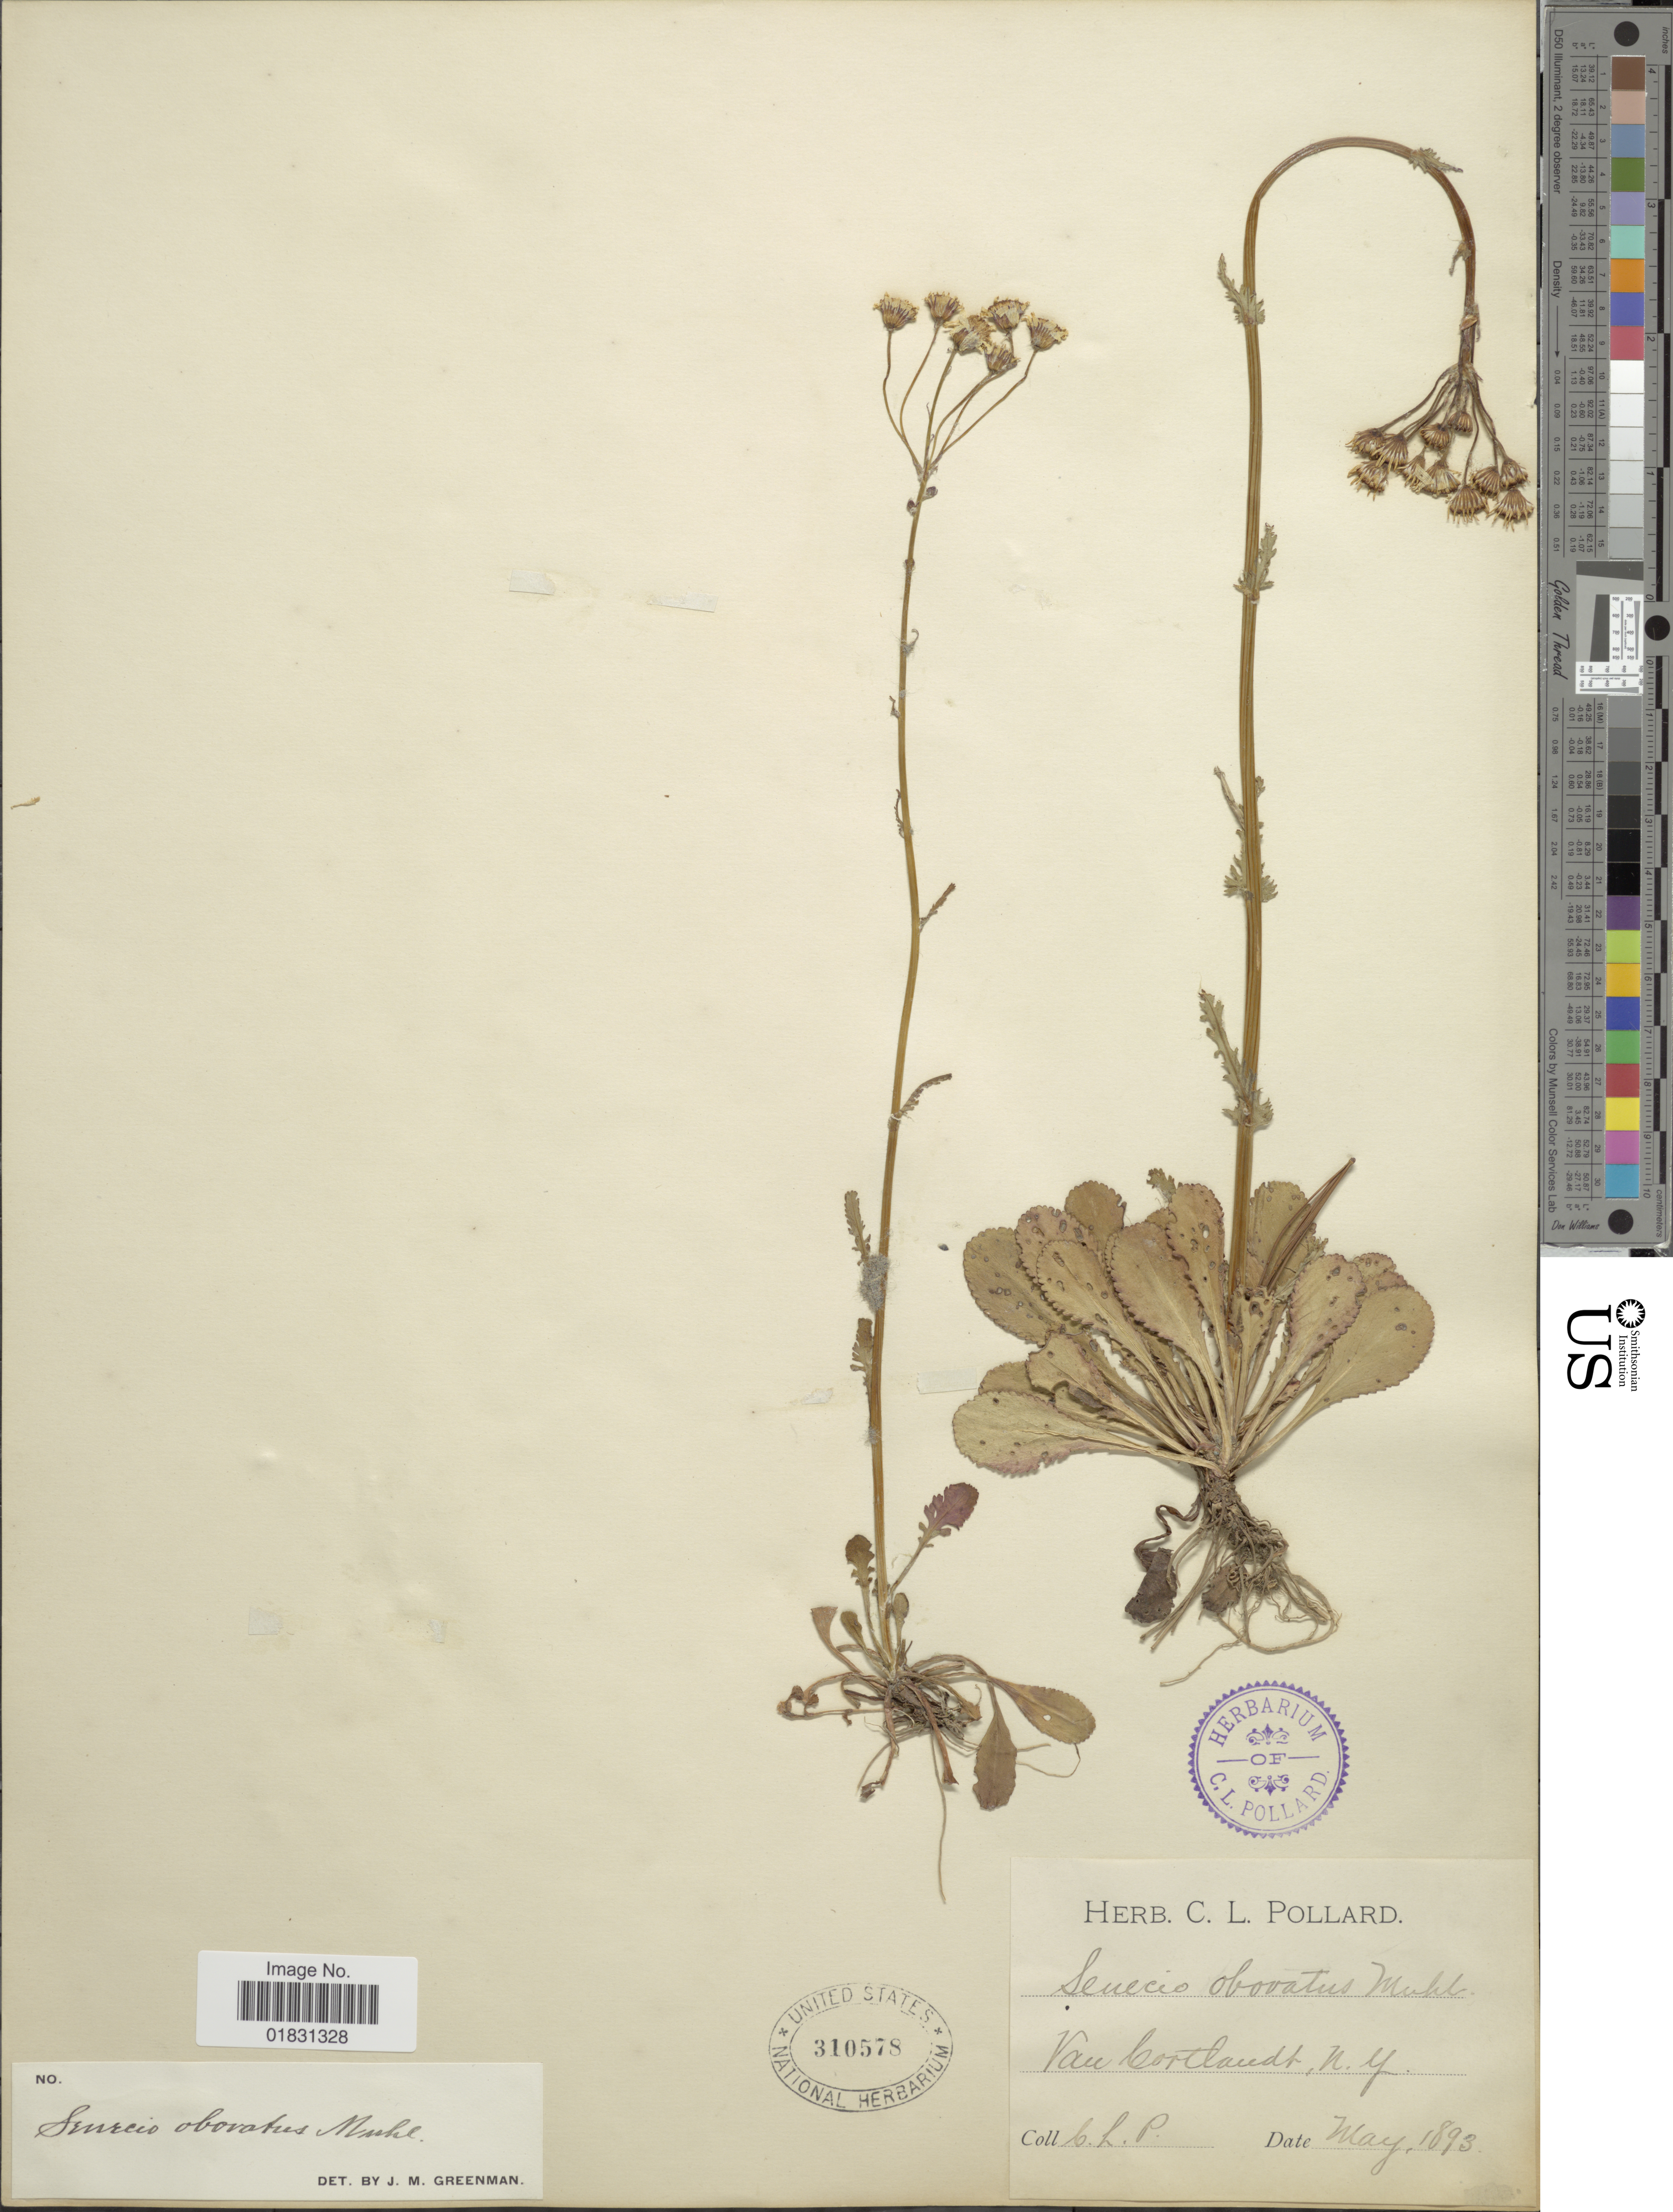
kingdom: Plantae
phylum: Tracheophyta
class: Magnoliopsida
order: Asterales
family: Asteraceae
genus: Packera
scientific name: Packera obovata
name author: (Muhl. ex Willd.) W.A. Weber & Á. Löve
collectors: C. L. Pollard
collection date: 1893-05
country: United States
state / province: New York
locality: Van Cortlandt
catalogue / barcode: US 310578